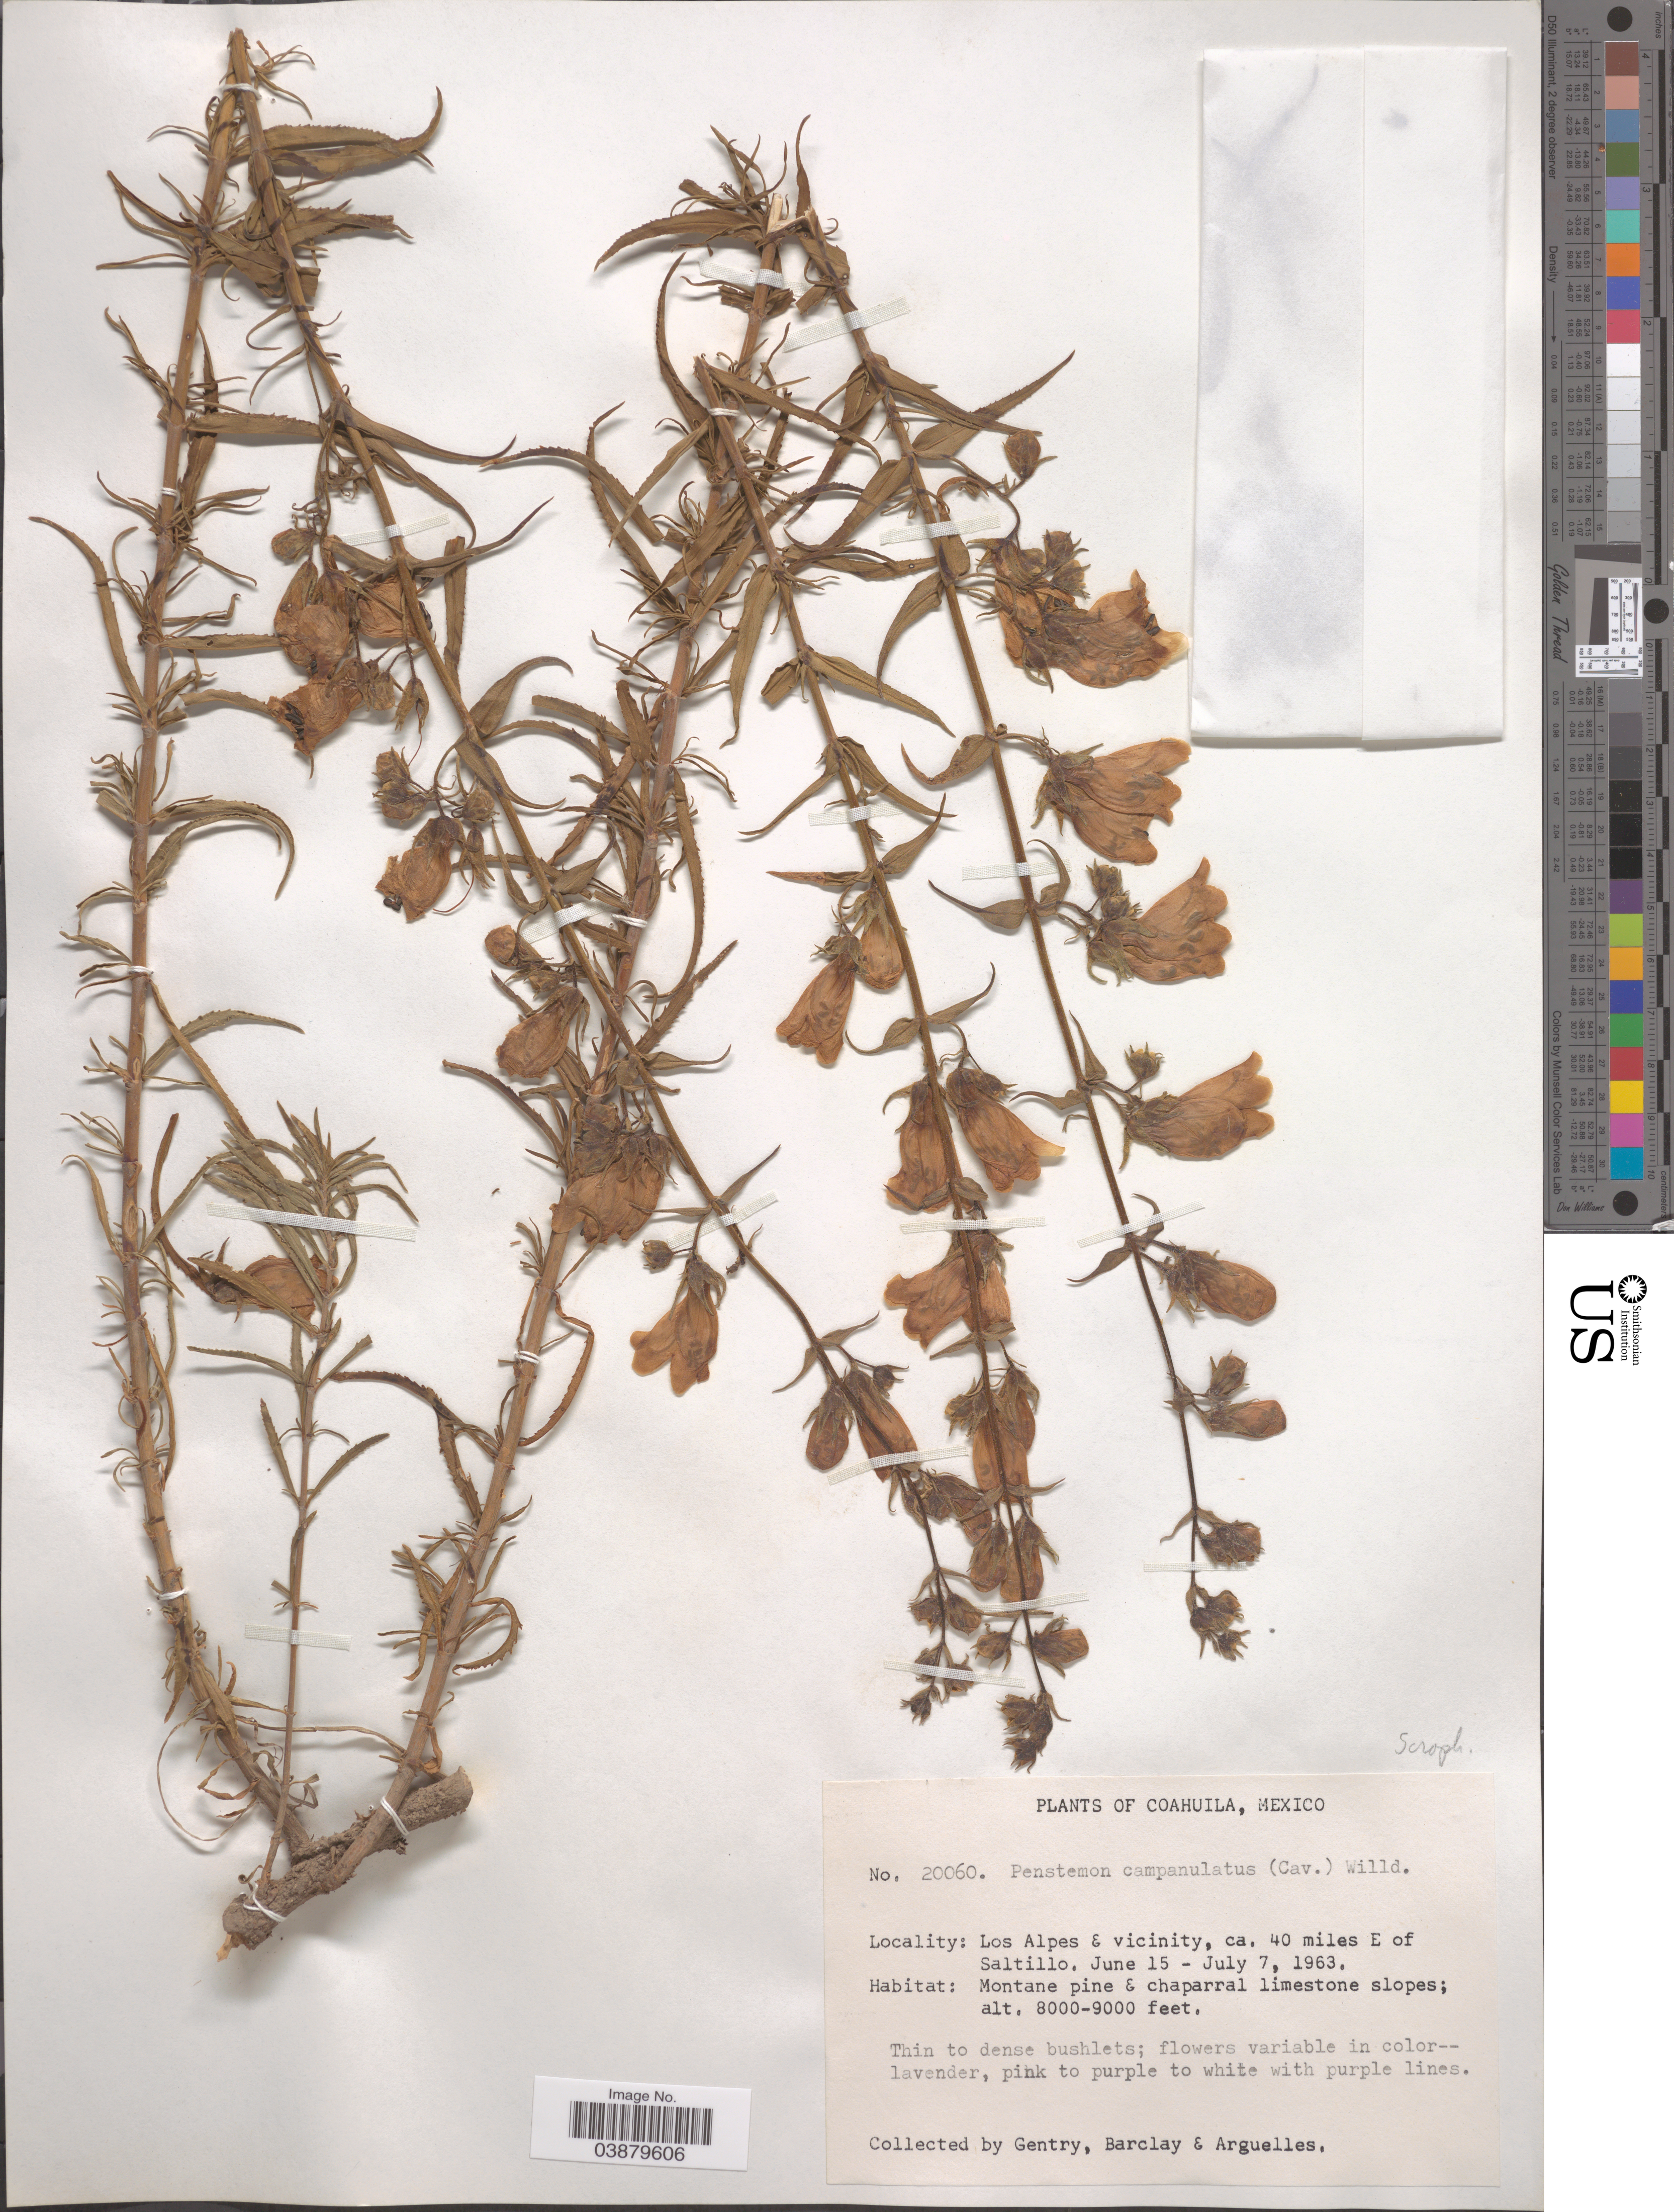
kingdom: Plantae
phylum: Tracheophyta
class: Magnoliopsida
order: Lamiales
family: Plantaginaceae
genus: Penstemon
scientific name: Penstemon campanulatus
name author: (Cav.) Willd.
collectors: Gentry, --, -- Barclay & Arguelles, --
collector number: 20060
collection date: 1963-06-15/1963-07-07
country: Mexico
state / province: Coahuila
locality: Los Alpes & vicinity, ca. 40 miles E of Saltillo.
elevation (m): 2438